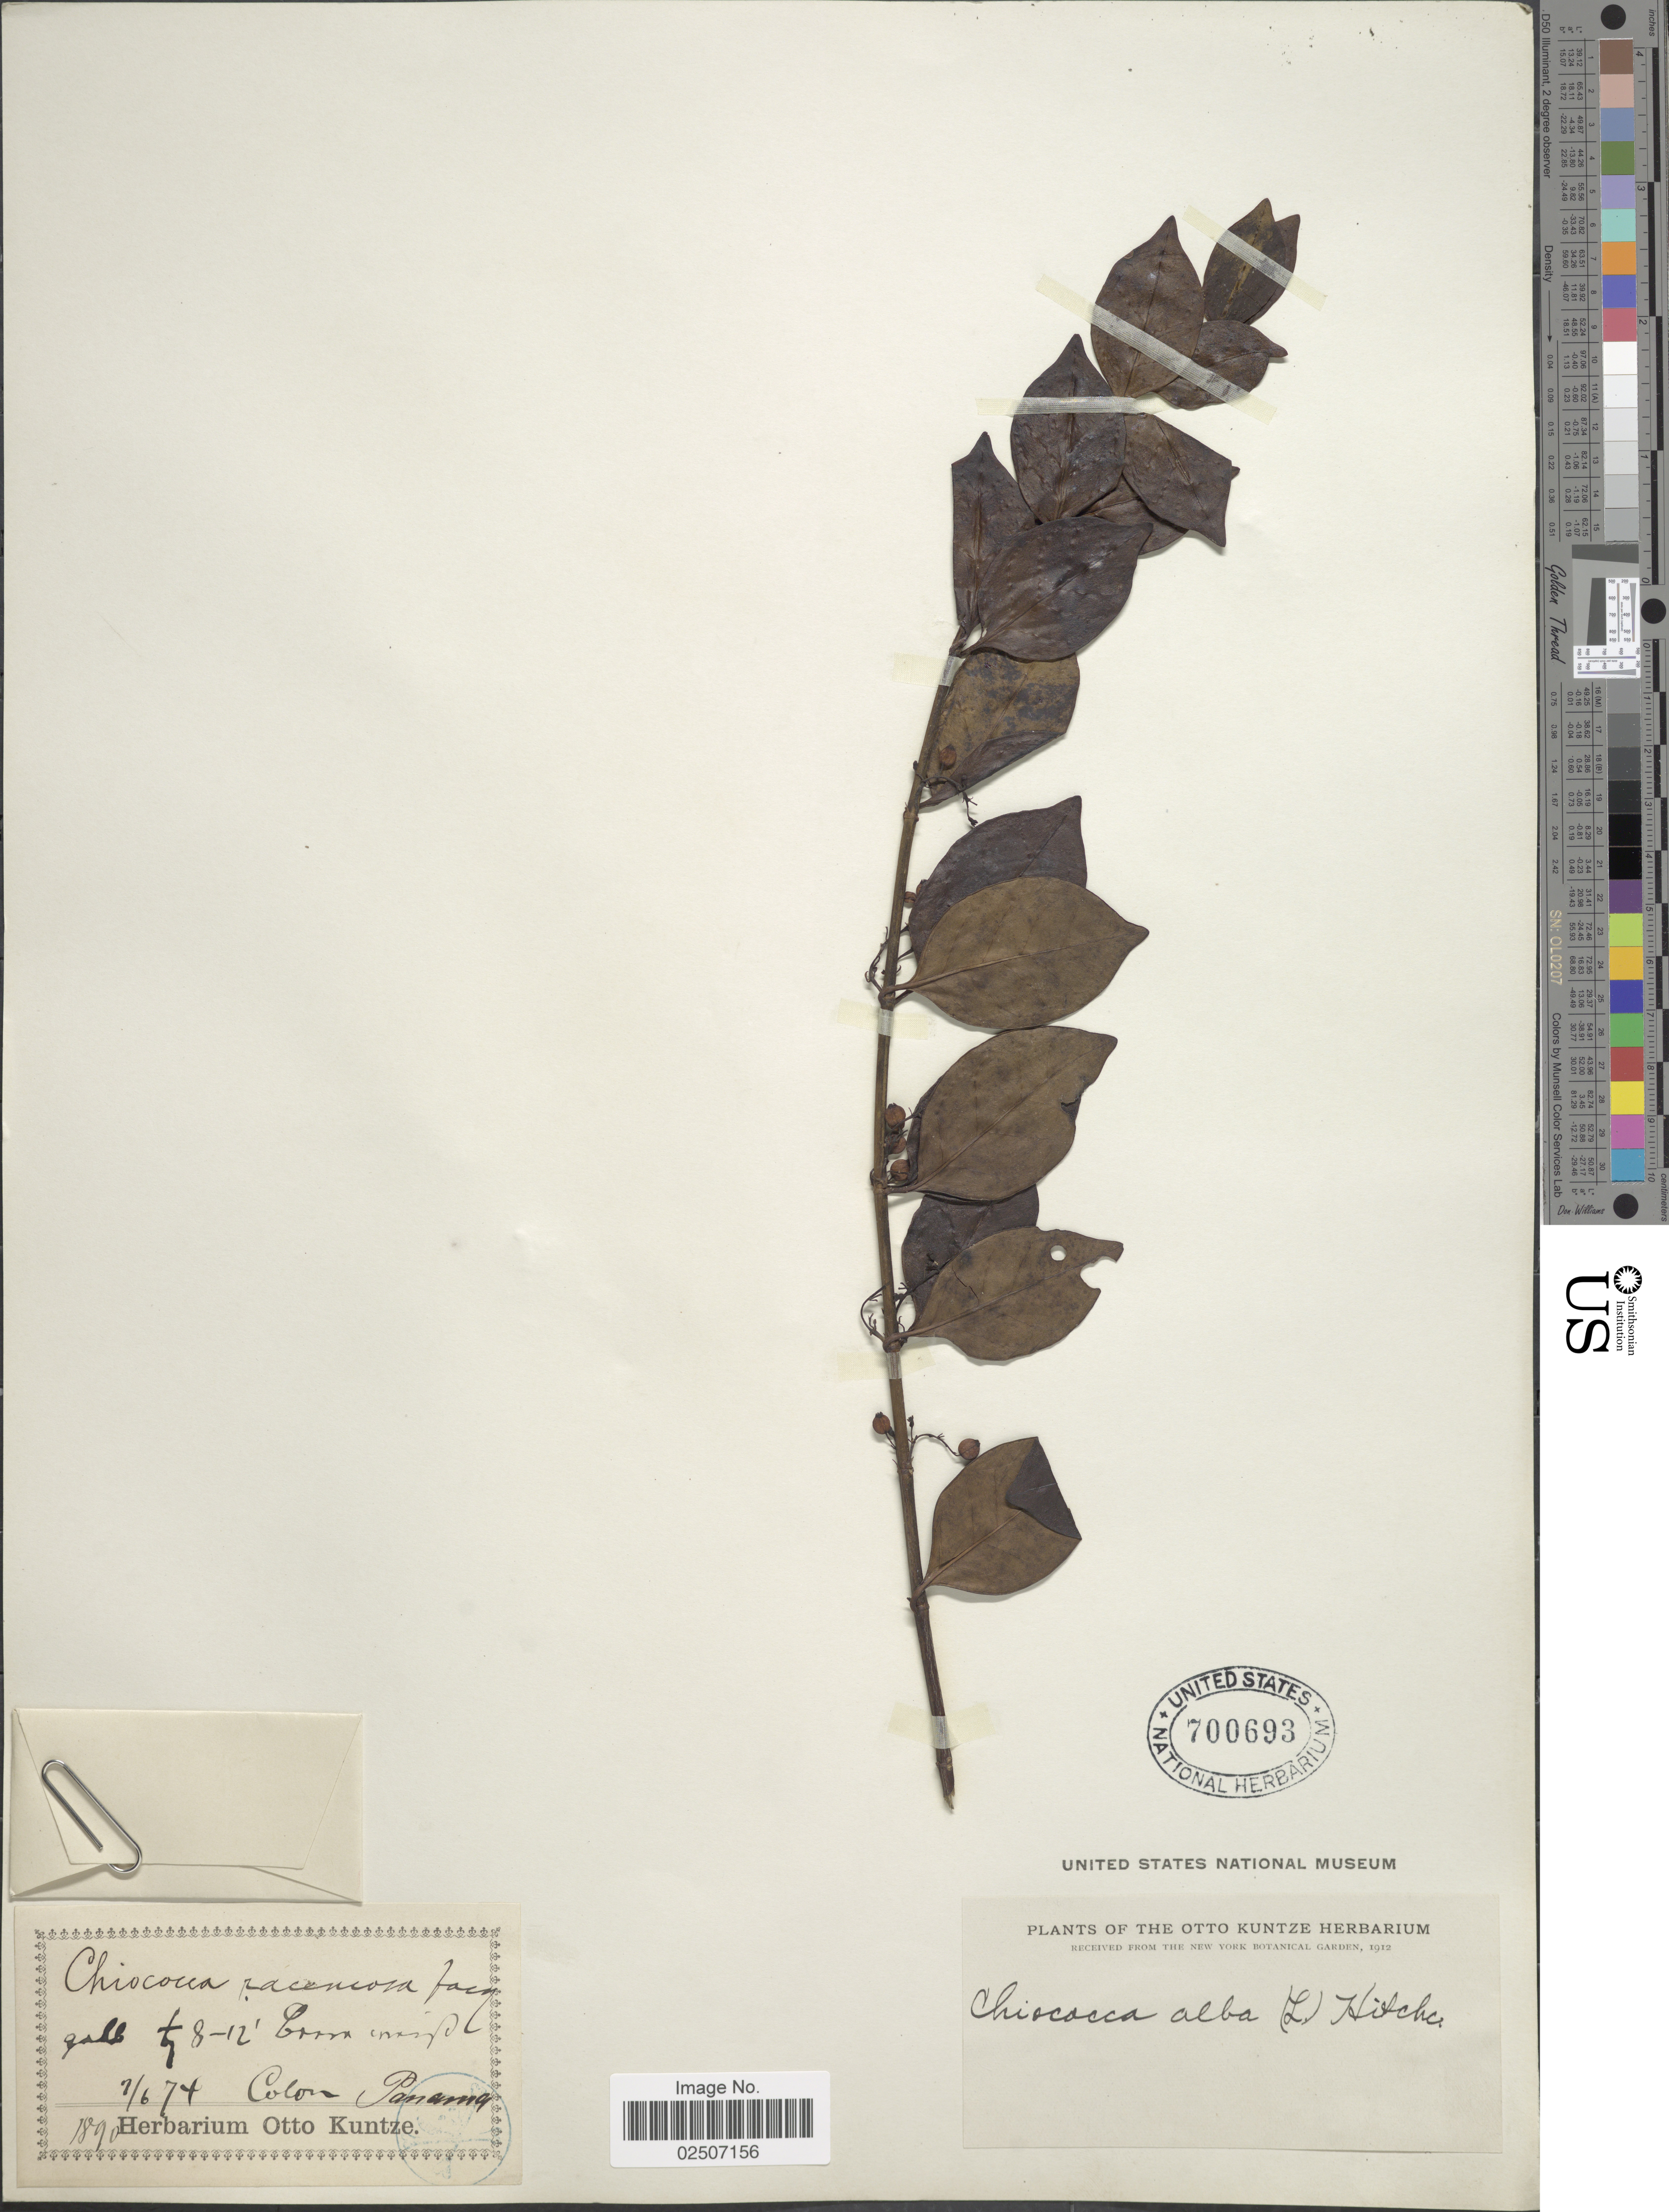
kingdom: Plantae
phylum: Tracheophyta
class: Magnoliopsida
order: Gentianales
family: Rubiaceae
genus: Chiococca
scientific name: Chiococca alba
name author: (L.) Hitchc.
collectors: ex herb. Otto Kuntze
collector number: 1890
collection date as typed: Transcribed d/m/y: 7/6/74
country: Panama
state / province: Colón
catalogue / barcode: US 700693